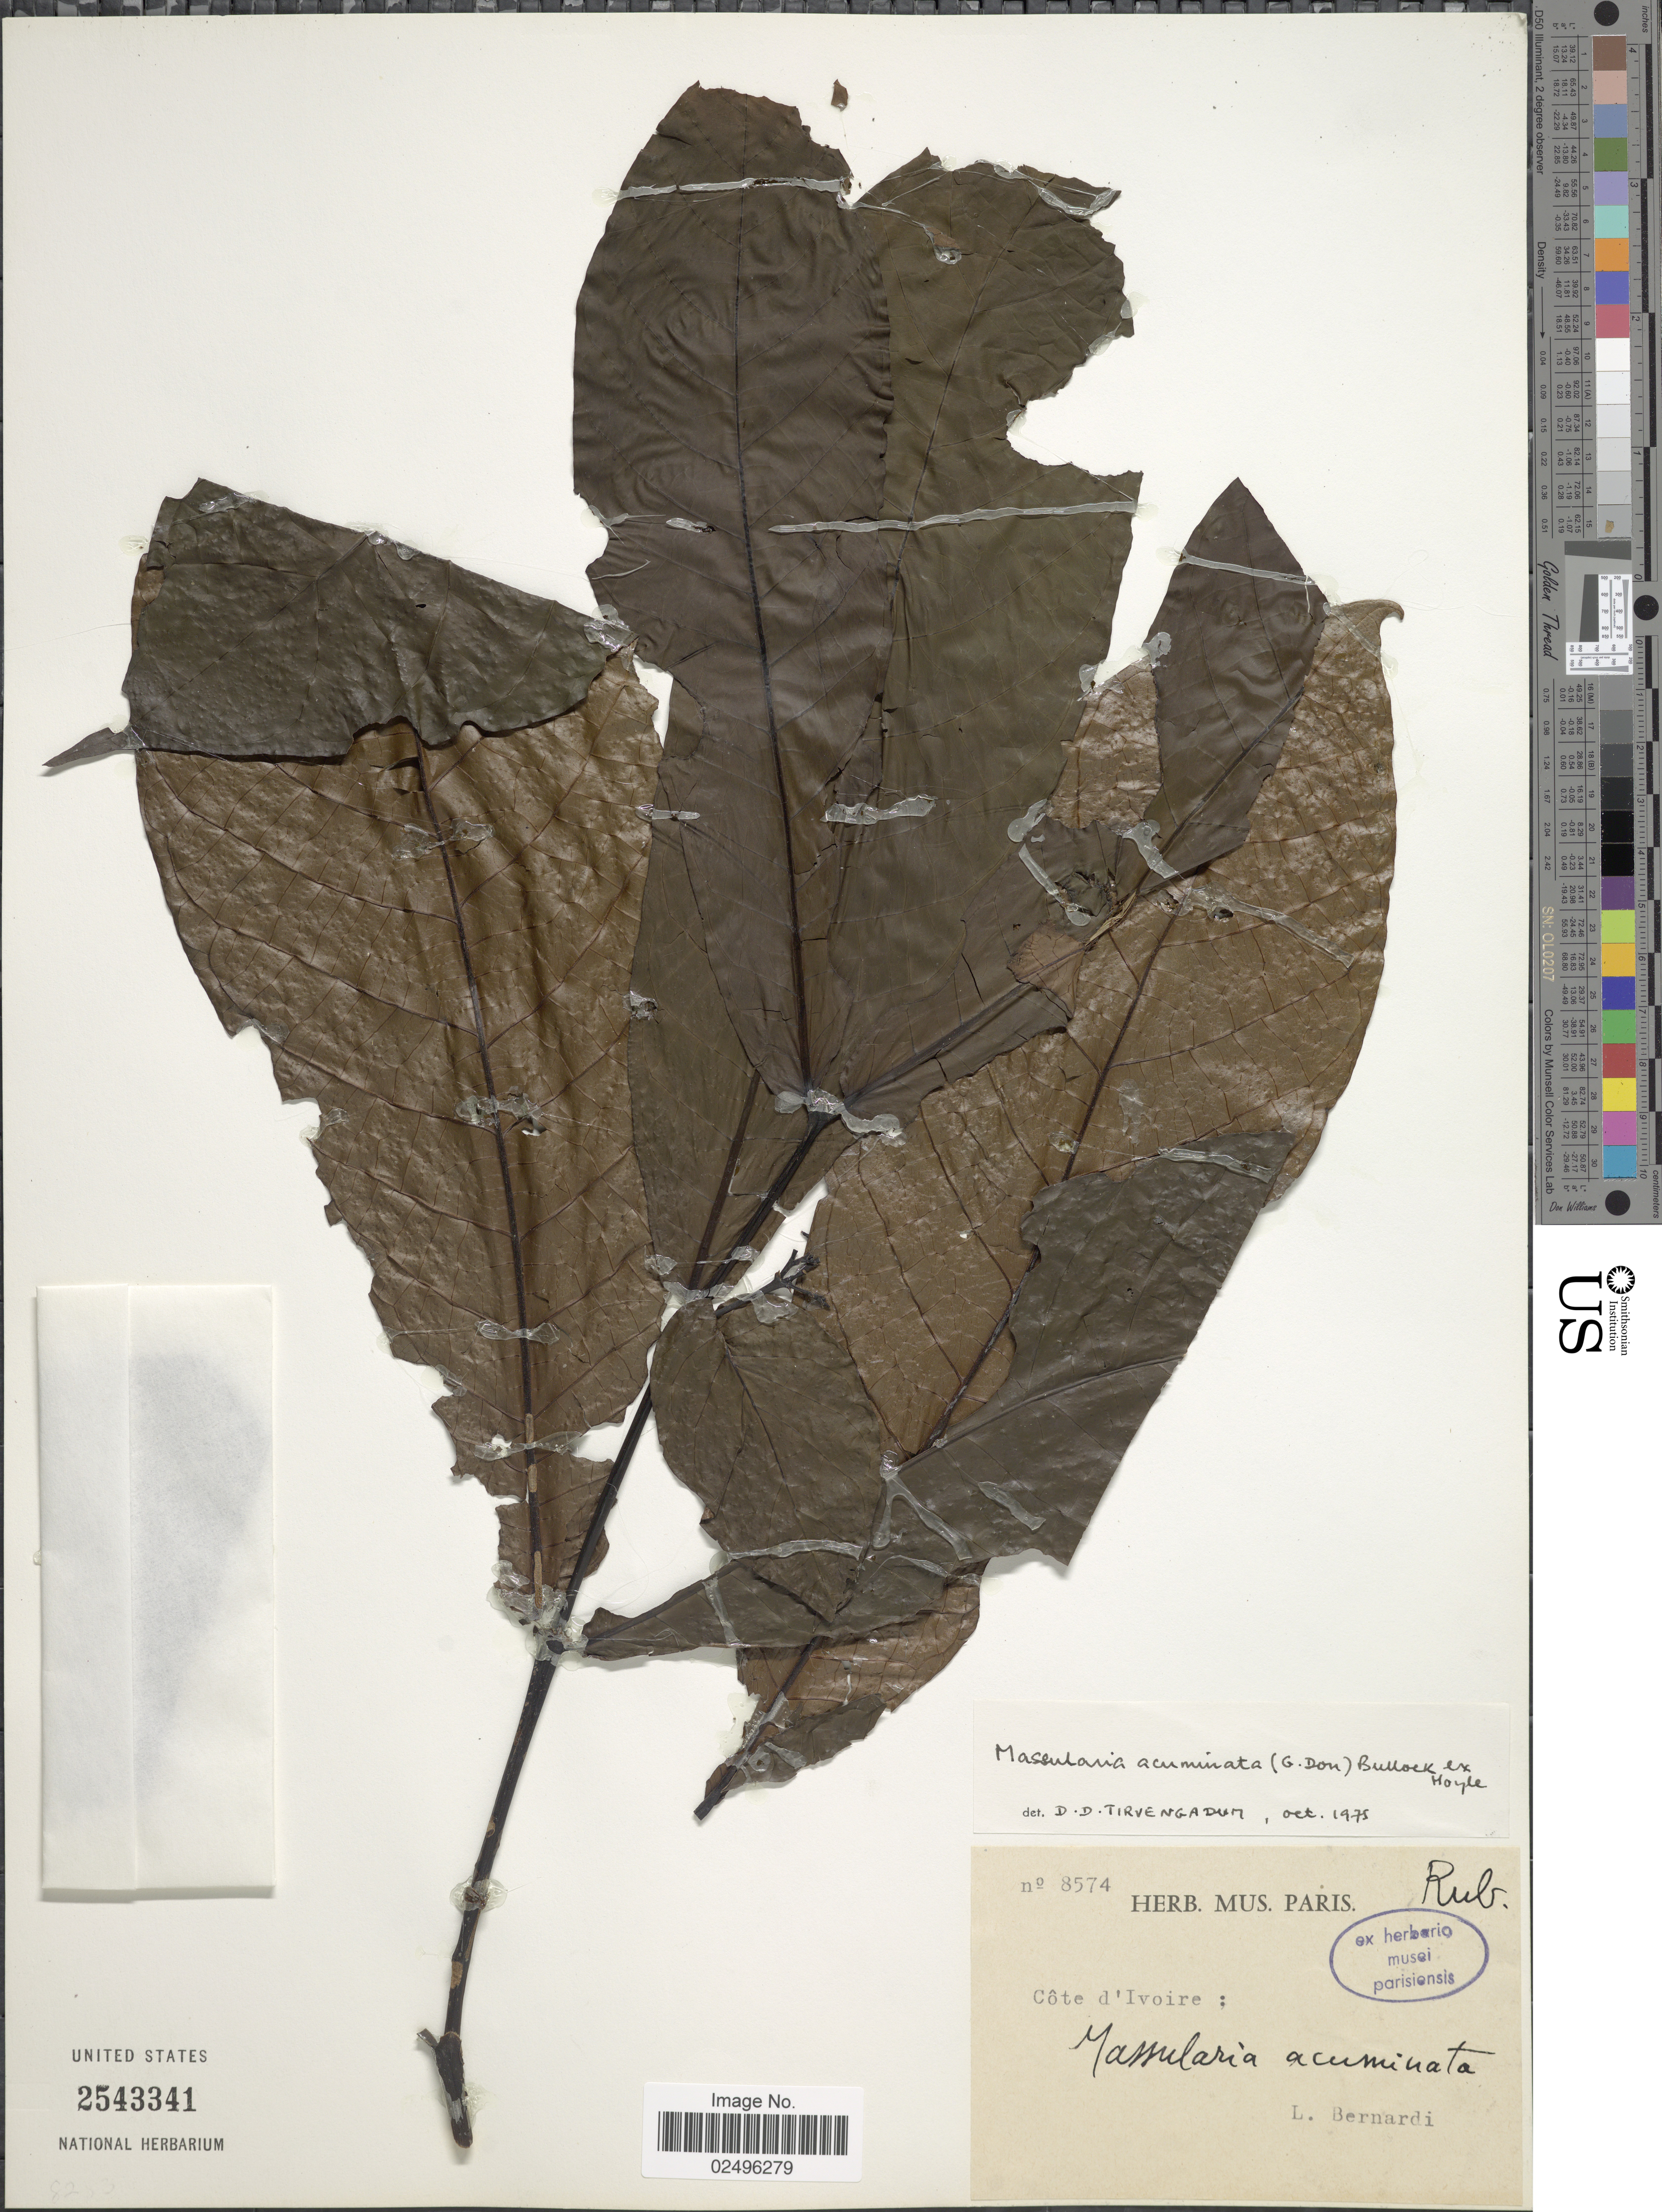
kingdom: Plantae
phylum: Tracheophyta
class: Magnoliopsida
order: Gentianales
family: Rubiaceae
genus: Massularia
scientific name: Massularia acuminata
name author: (G. Don) Bullock ex Hoyle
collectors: L. Bernardi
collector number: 8574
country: Ivory Coast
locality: Côte d'Ivoire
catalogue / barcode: US 2543341